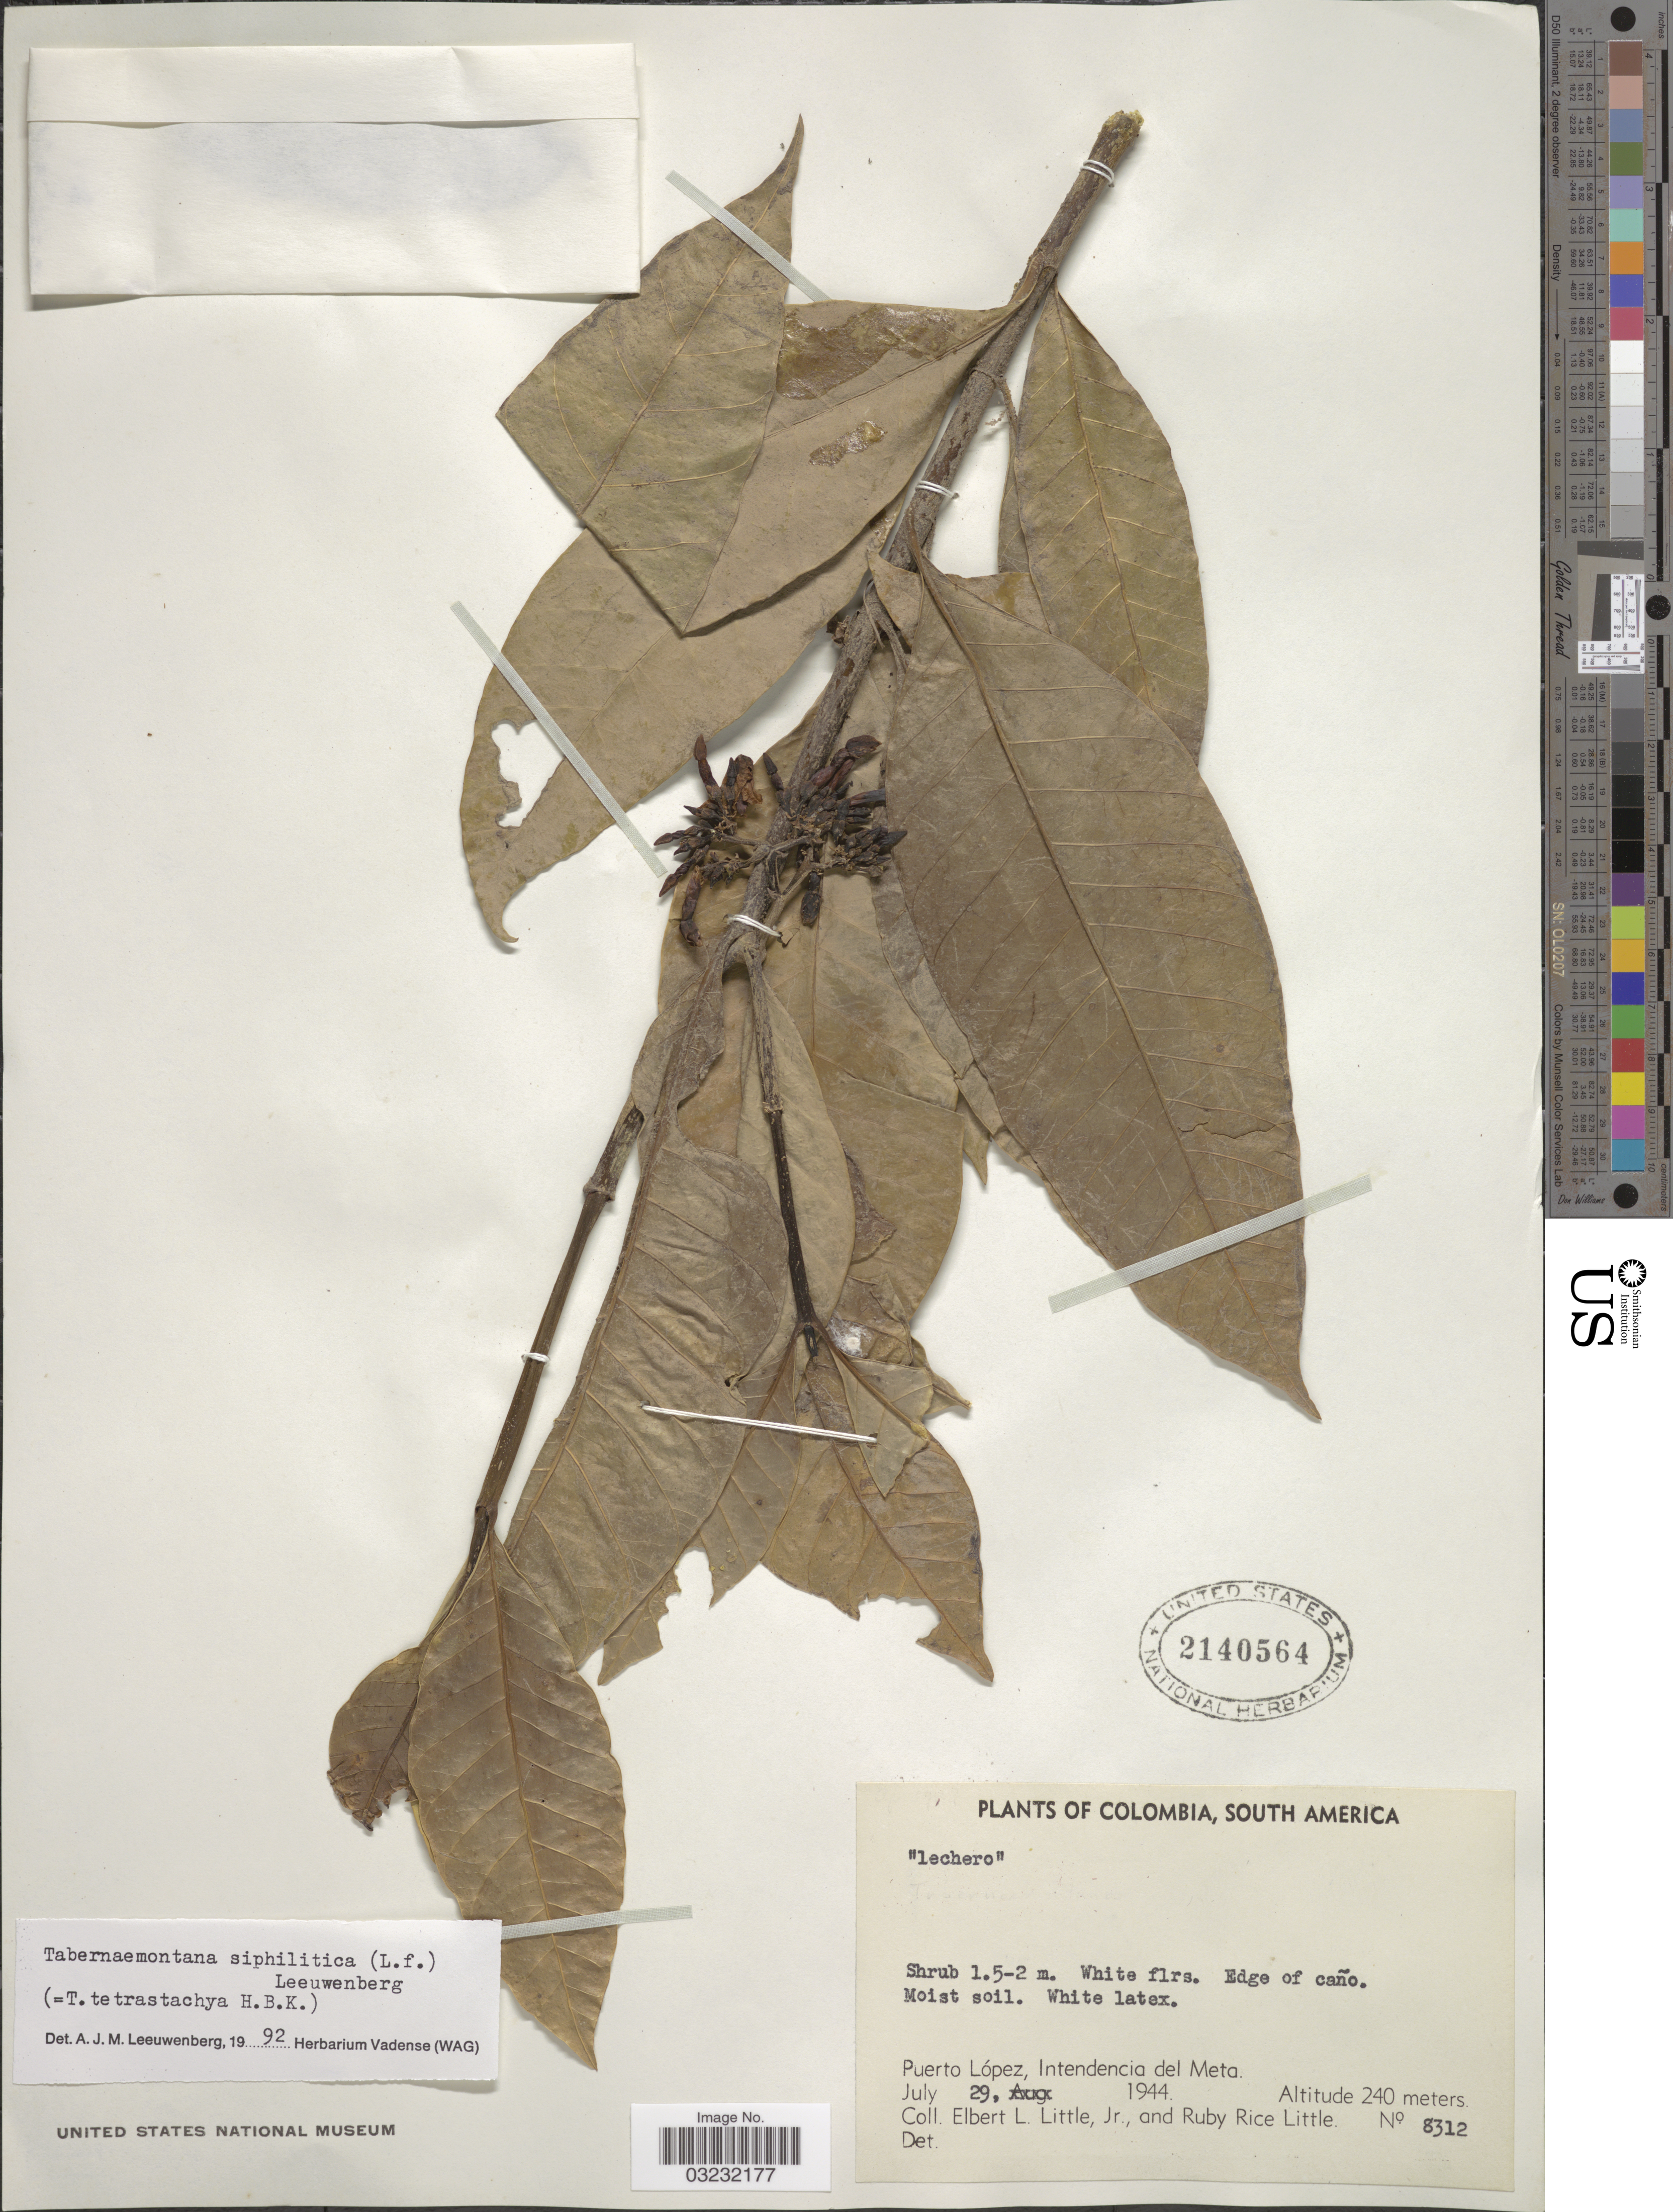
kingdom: Plantae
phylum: Tracheophyta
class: Magnoliopsida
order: Gentianales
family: Apocynaceae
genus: Tabernaemontana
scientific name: Tabernaemontana siphilitica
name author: (L. f.) Leeuwenb.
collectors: E. L. Little & R. R. Little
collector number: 8312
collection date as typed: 29 X 1944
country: Colombia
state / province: Meta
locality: Puerto López, Intendencia del Meta.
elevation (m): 240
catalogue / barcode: US 2140564